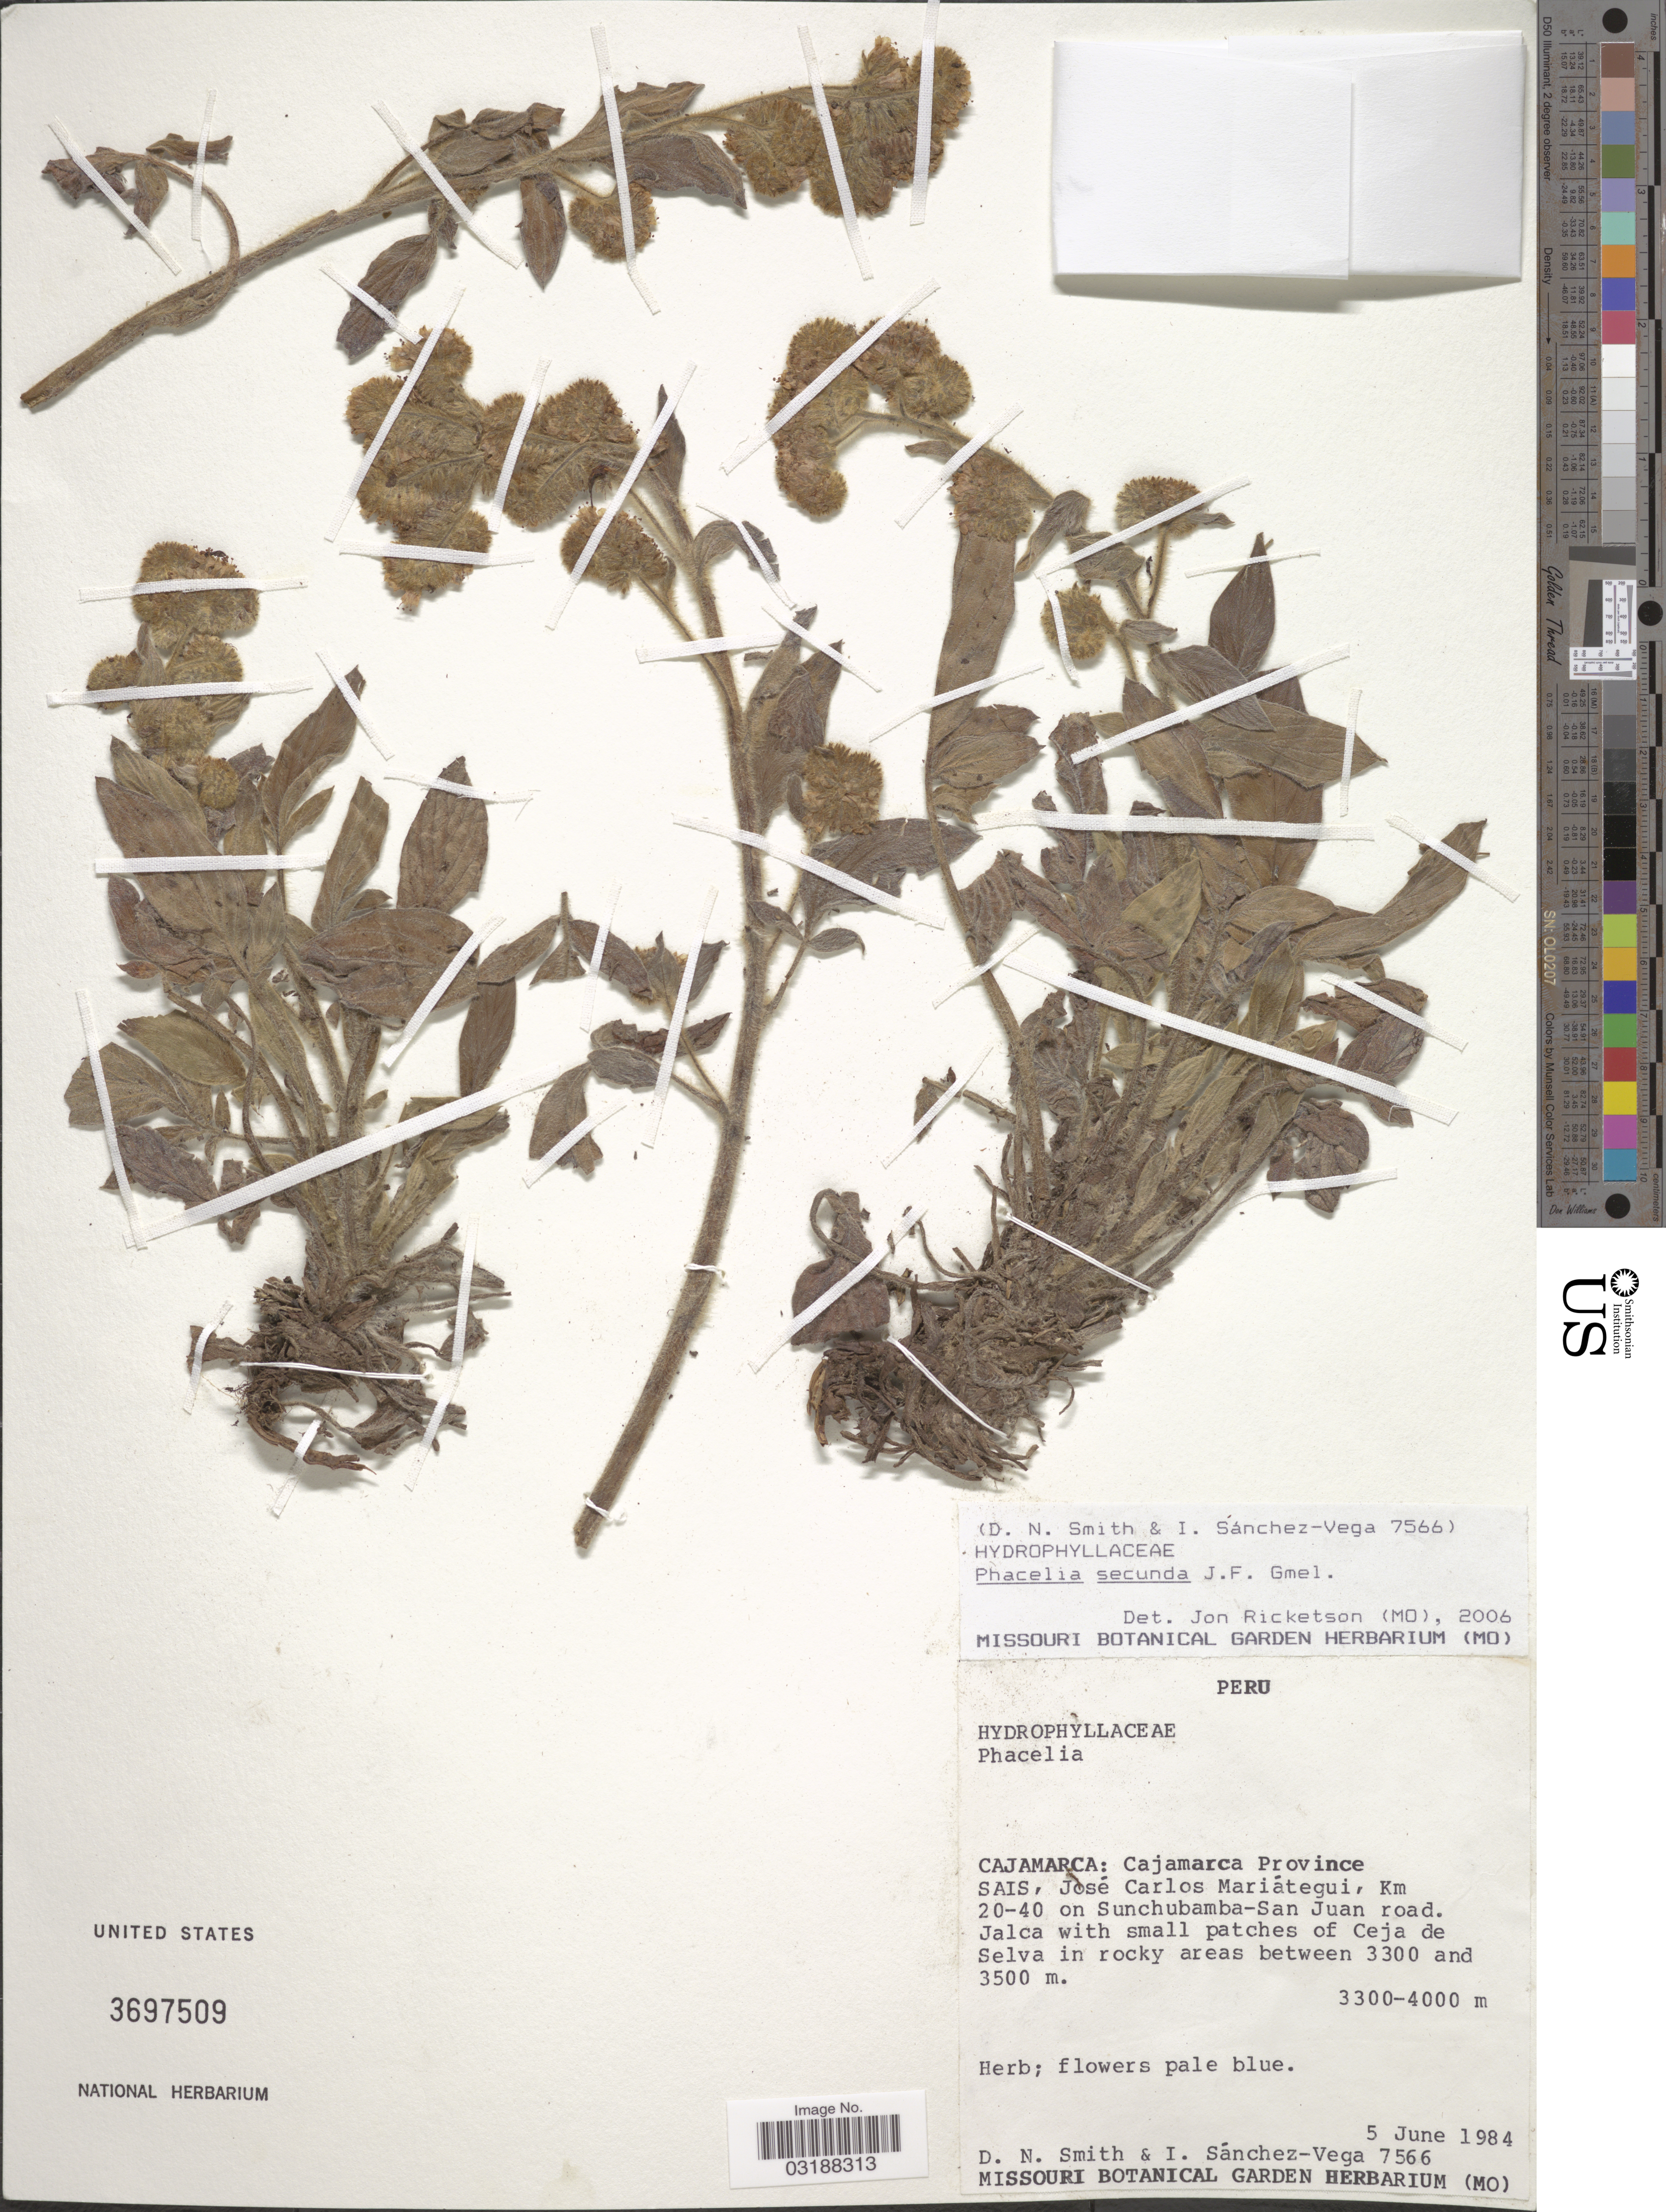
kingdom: Plantae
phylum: Tracheophyta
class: Magnoliopsida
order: Boraginales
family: Hydrophyllaceae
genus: Phacelia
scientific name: Phacelia secunda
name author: J.F. Gmel.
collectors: D. Smith & I. Sánchez Vega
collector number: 7566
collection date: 1984-06-05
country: Peru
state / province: Cajamarca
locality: Cajamarca: Cajamarca Province. Sais, José Carlos Mariátegui, Km 20-40 on Sunchubamba-San Juan road. Jalca with small patches of Ceja de Selva in rocky areas.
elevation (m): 3300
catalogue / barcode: US 3697509